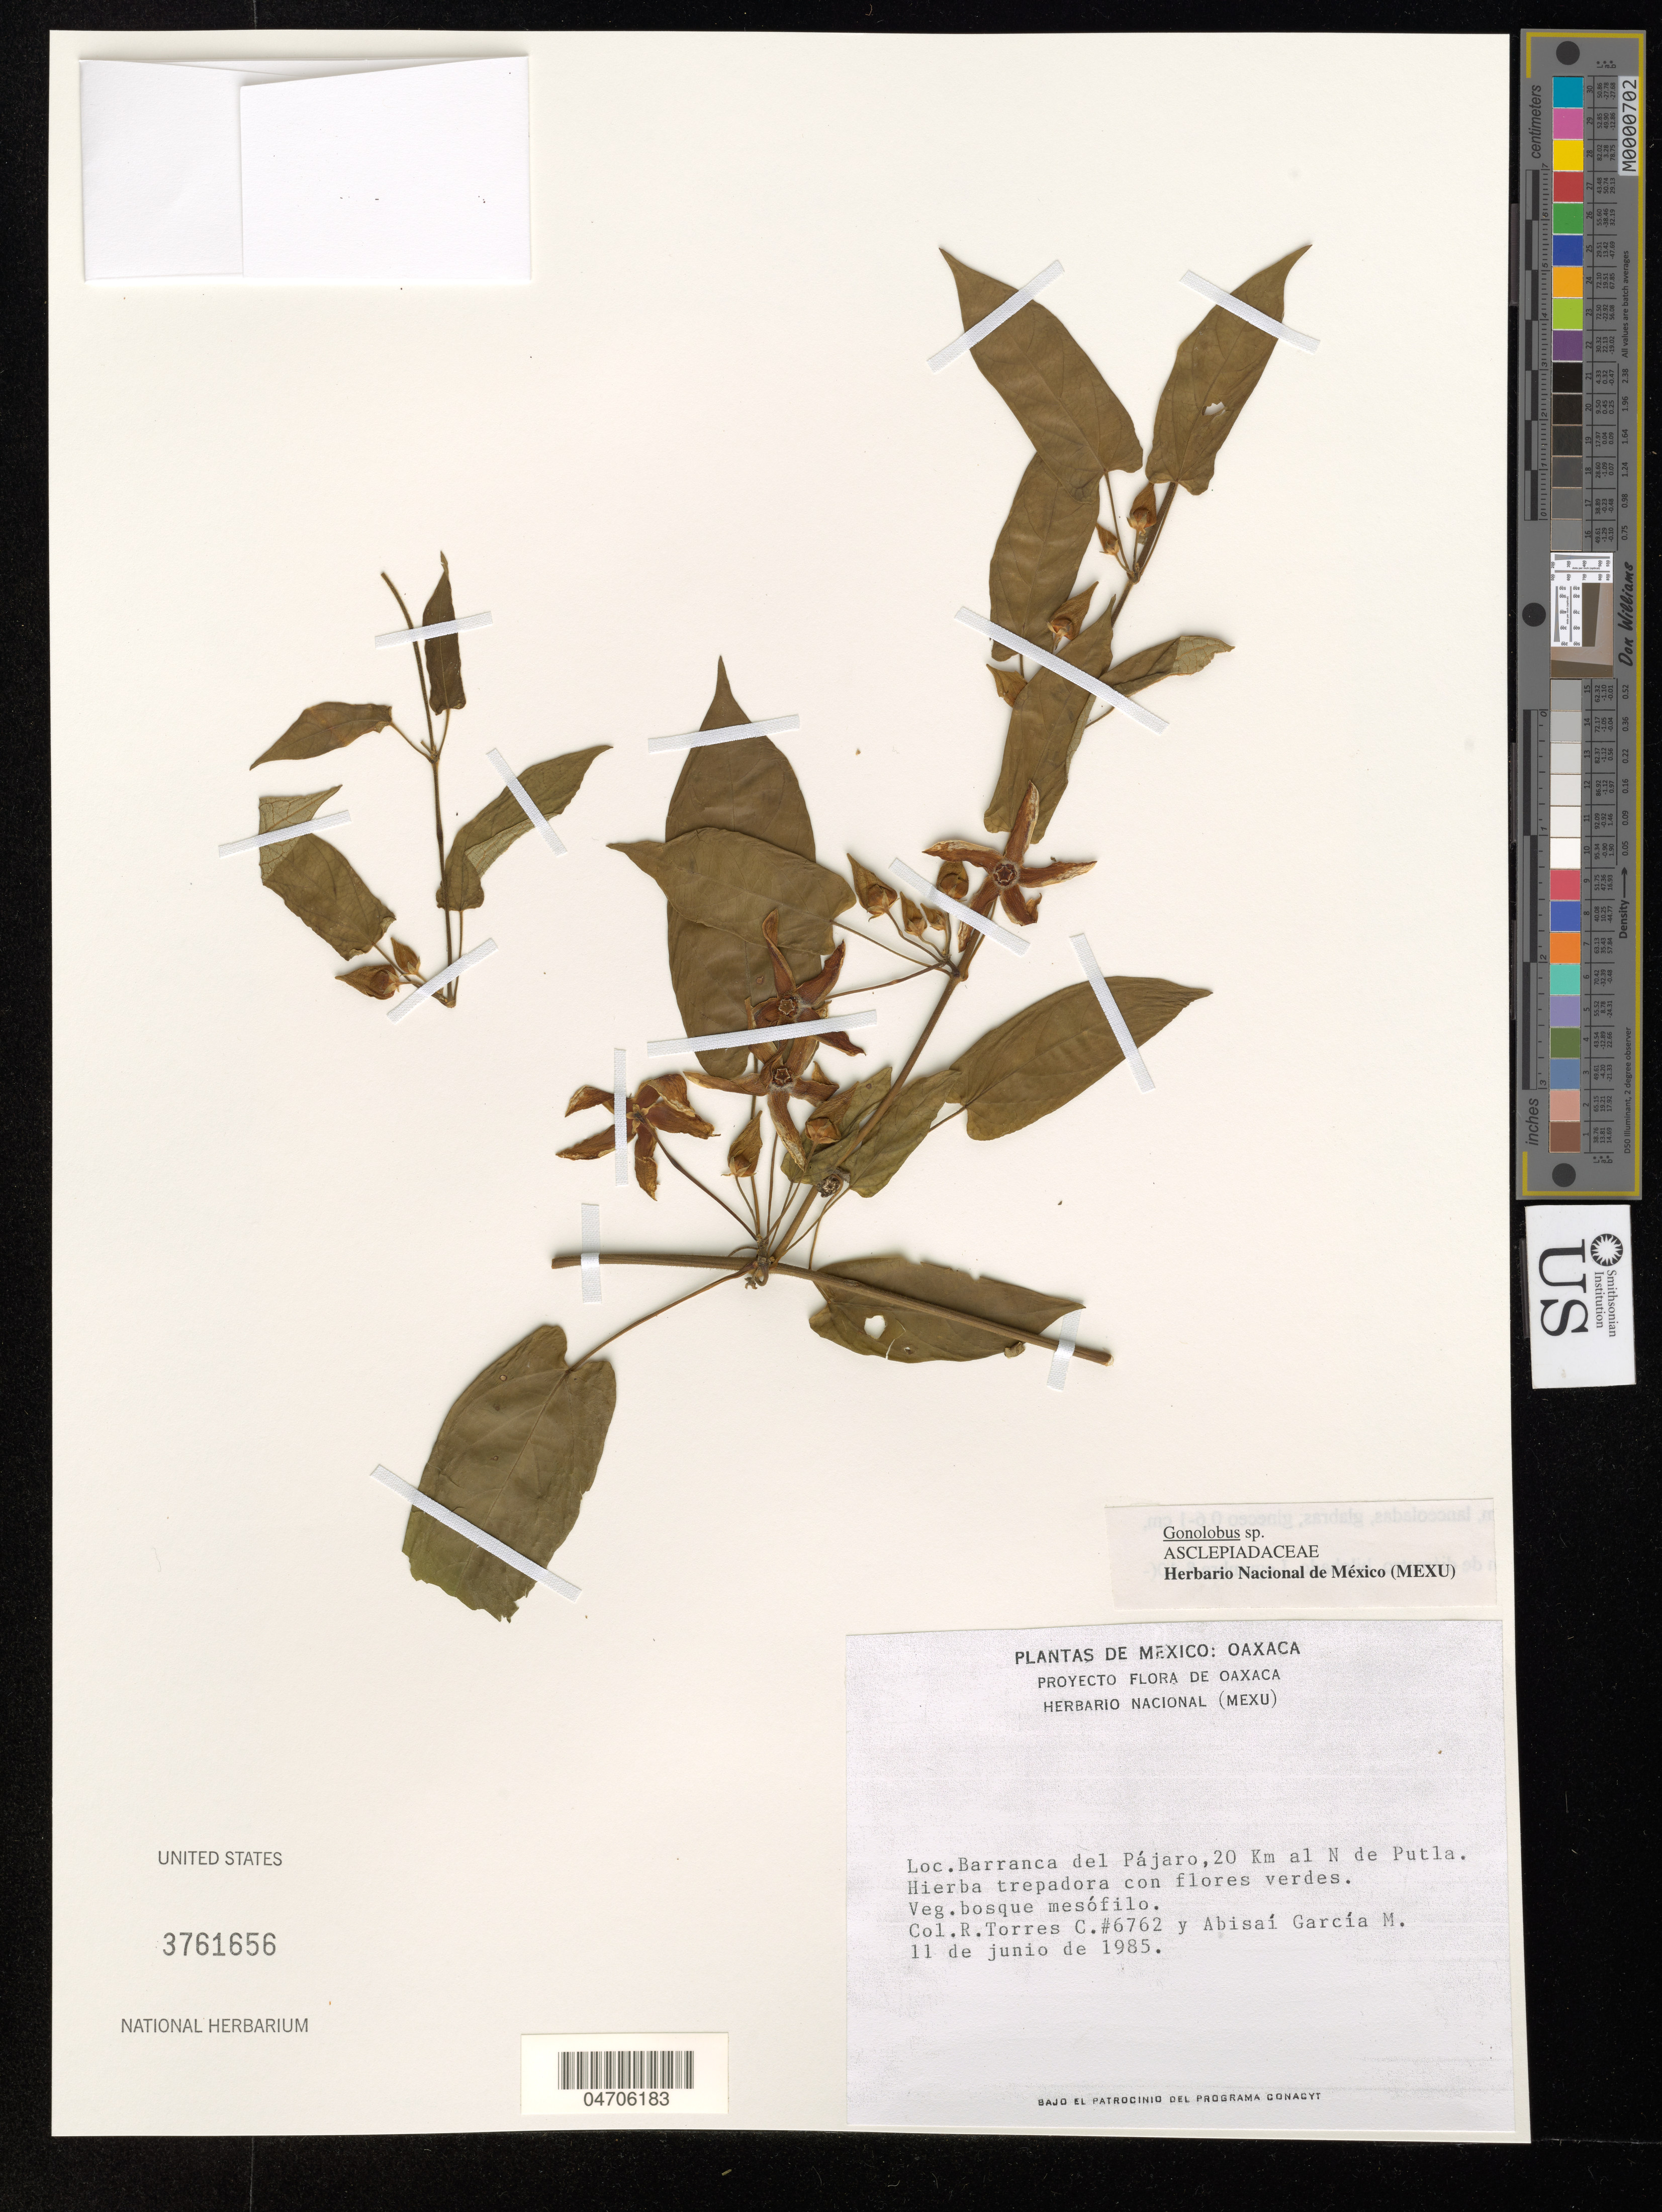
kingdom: Plantae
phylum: Tracheophyta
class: Magnoliopsida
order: Gentianales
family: Apocynaceae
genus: Gonolobus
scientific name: Gonolobus sp.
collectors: R. Torres C. & A. García M.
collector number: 6762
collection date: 1985-06-11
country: Mexico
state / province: Oaxaca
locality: Barranca del Pájaro, 20 Km al N de Putla.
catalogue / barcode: US 3761656